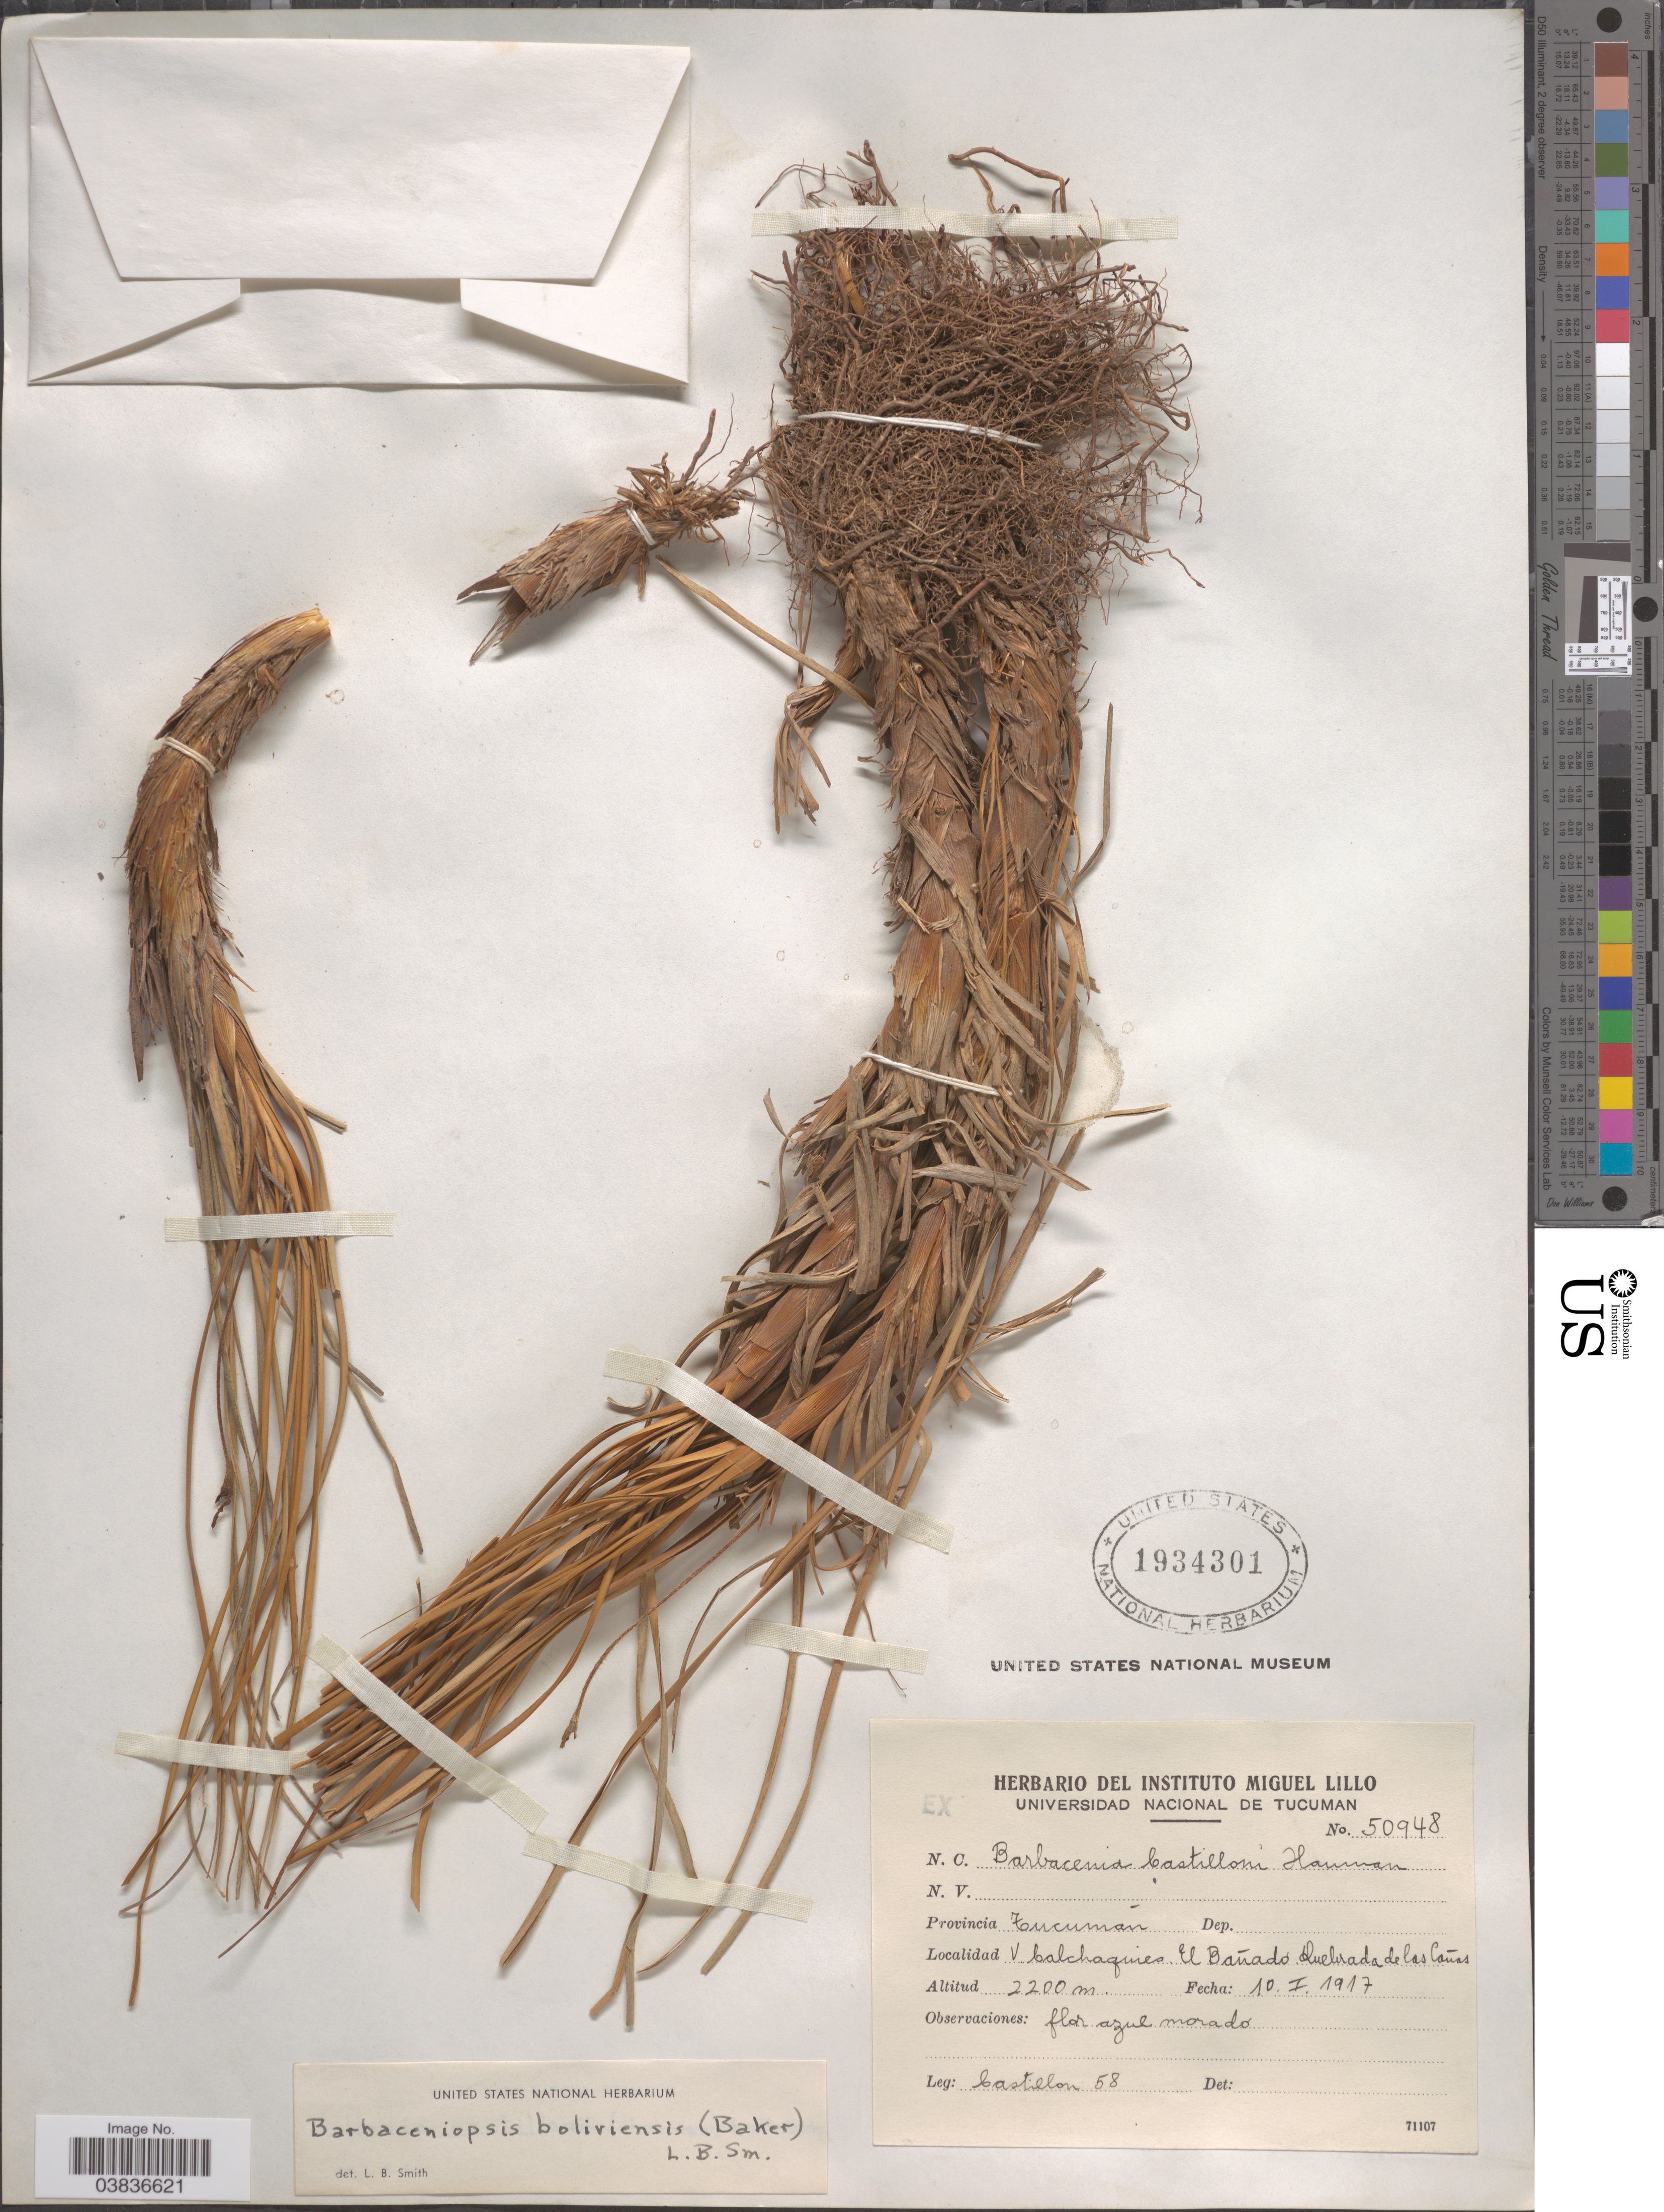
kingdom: Plantae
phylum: Tracheophyta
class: Liliopsida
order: Pandanales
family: Velloziaceae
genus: Barbaceniopsis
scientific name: Barbaceniopsis castillonii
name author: (Hauman) Ibisch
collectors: Castillon, --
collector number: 58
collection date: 1917-02-10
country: Argentina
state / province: Tucuman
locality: V. Calchaquie. El Bañado Quebrada de las Cañas.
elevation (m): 2200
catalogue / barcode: US 1934301